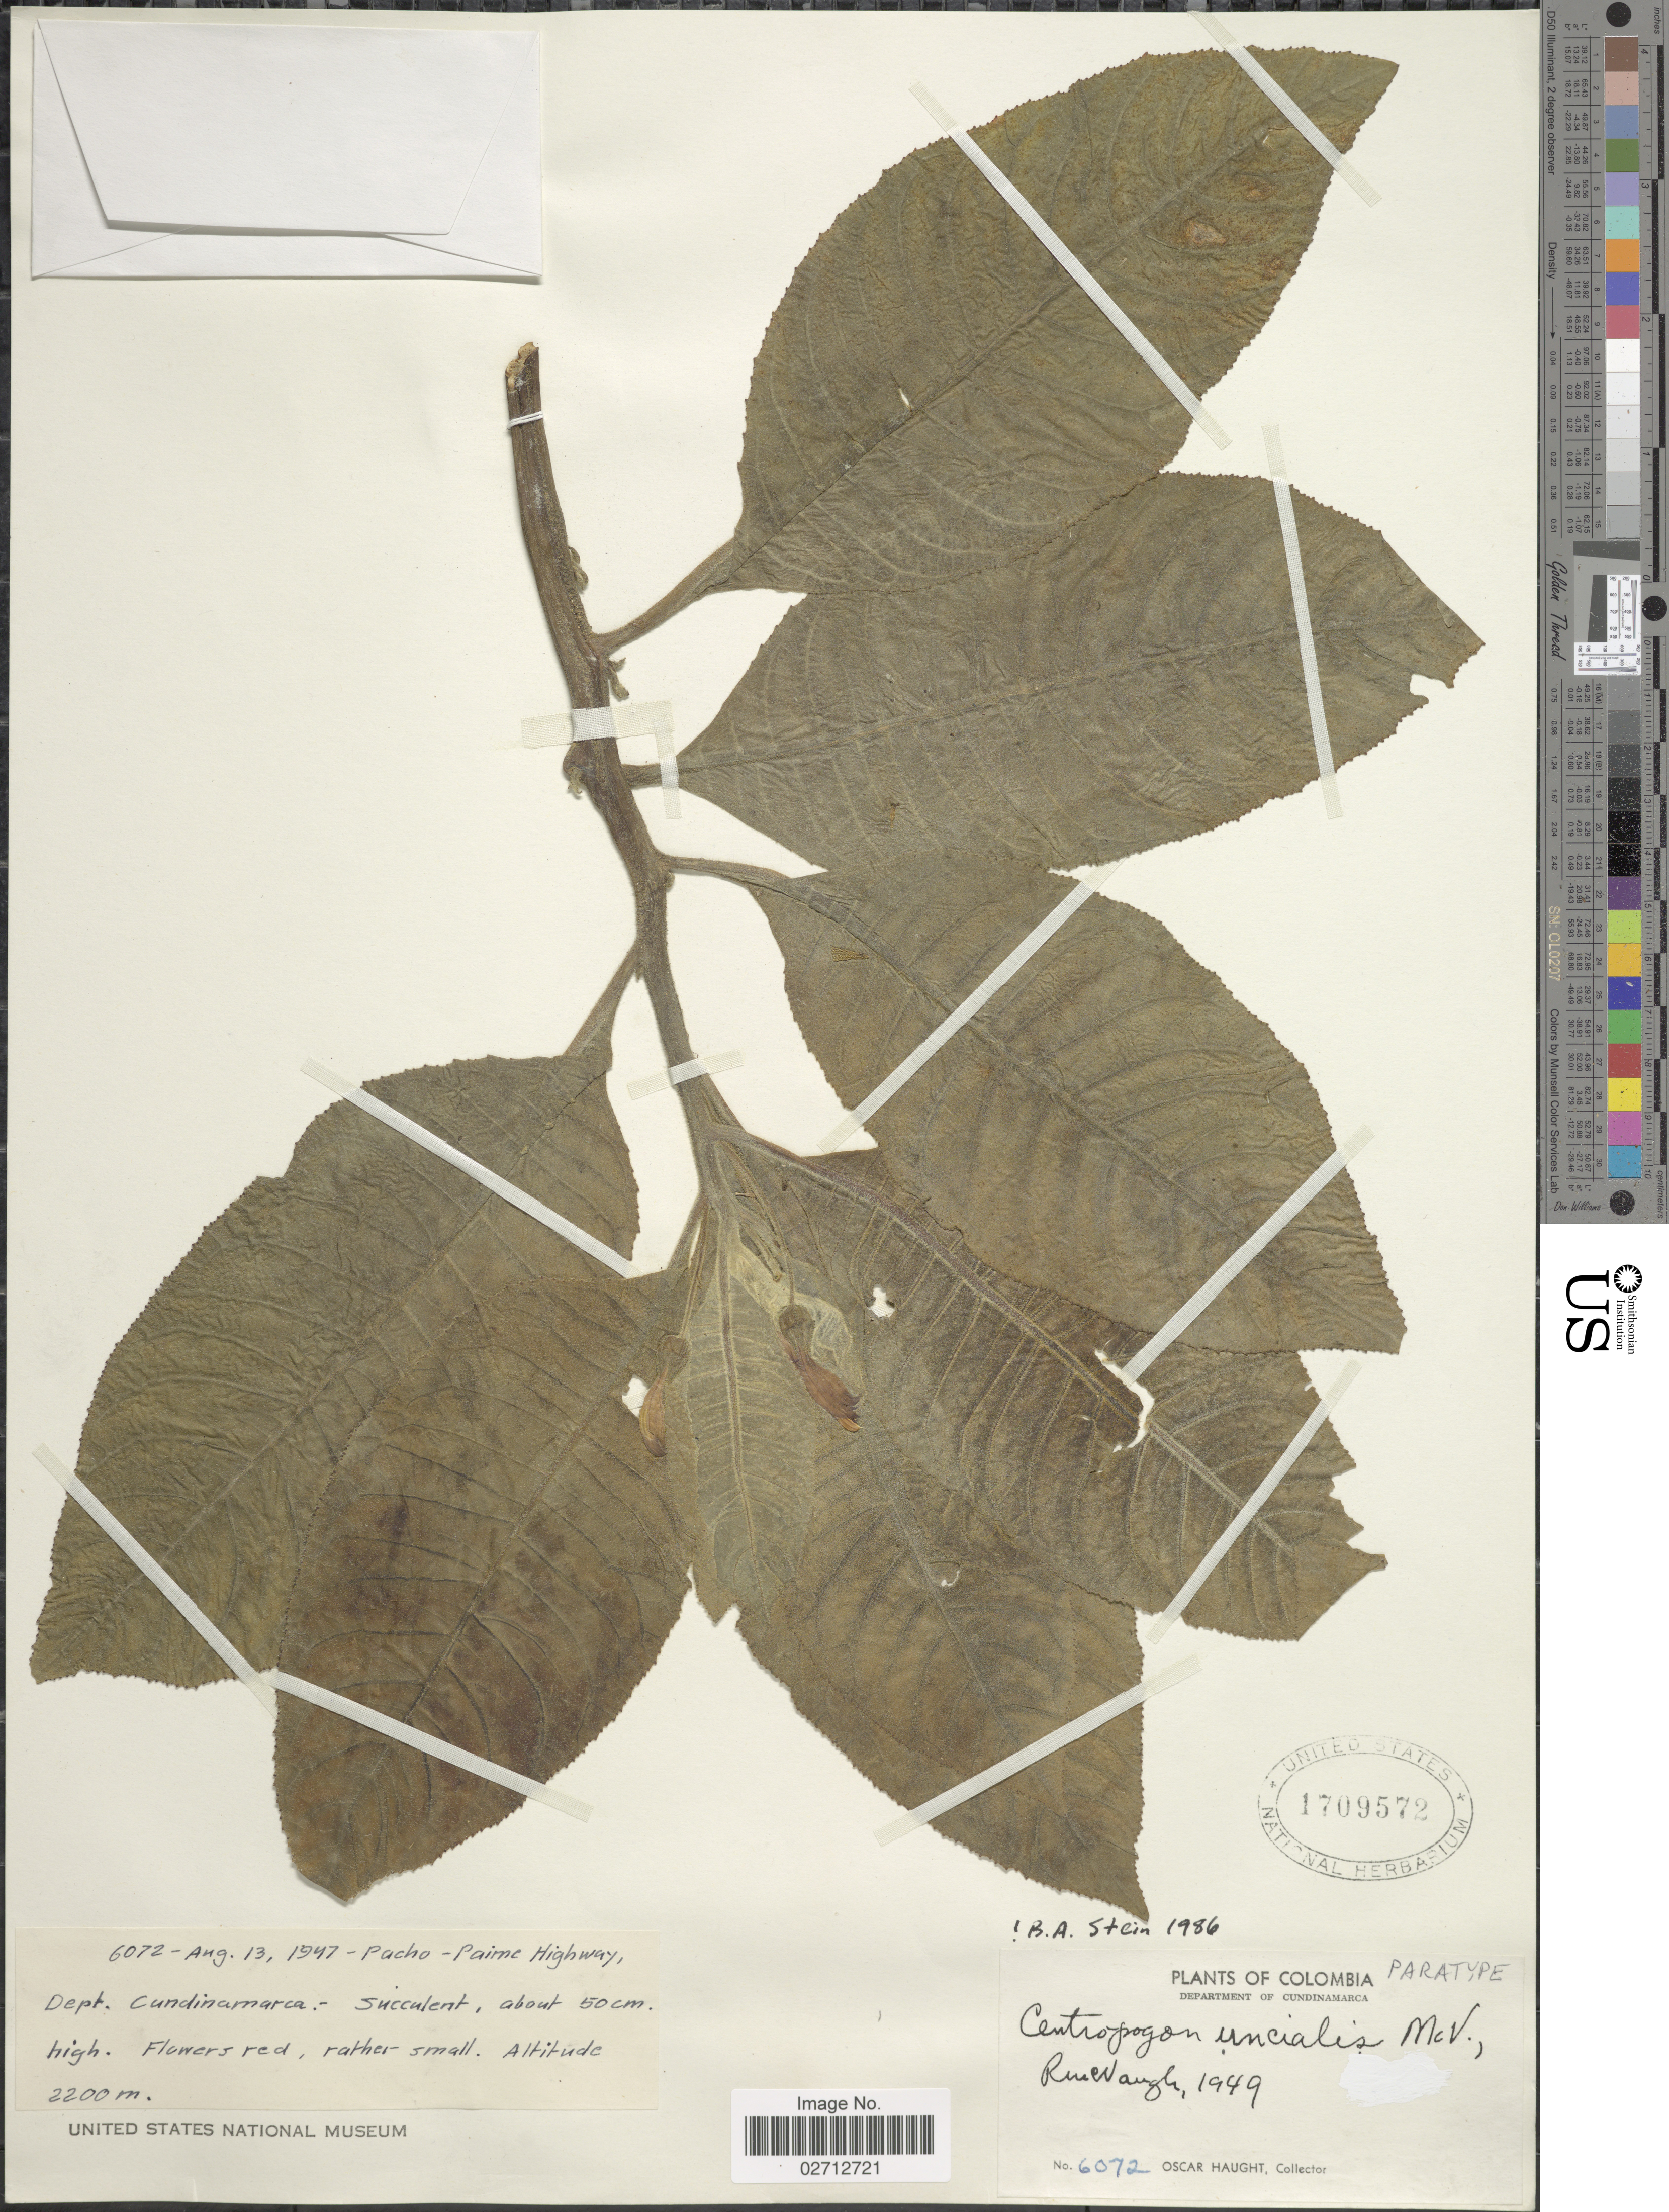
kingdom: Plantae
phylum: Tracheophyta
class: Magnoliopsida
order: Asterales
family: Campanulaceae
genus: Centropogon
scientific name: Centropogon uncialis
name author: McVaugh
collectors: O. L. Haught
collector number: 6072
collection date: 1947-08-13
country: Colombia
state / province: Cundinamarca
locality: Pacho-Pairne Highway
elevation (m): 2200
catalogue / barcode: US 1709572